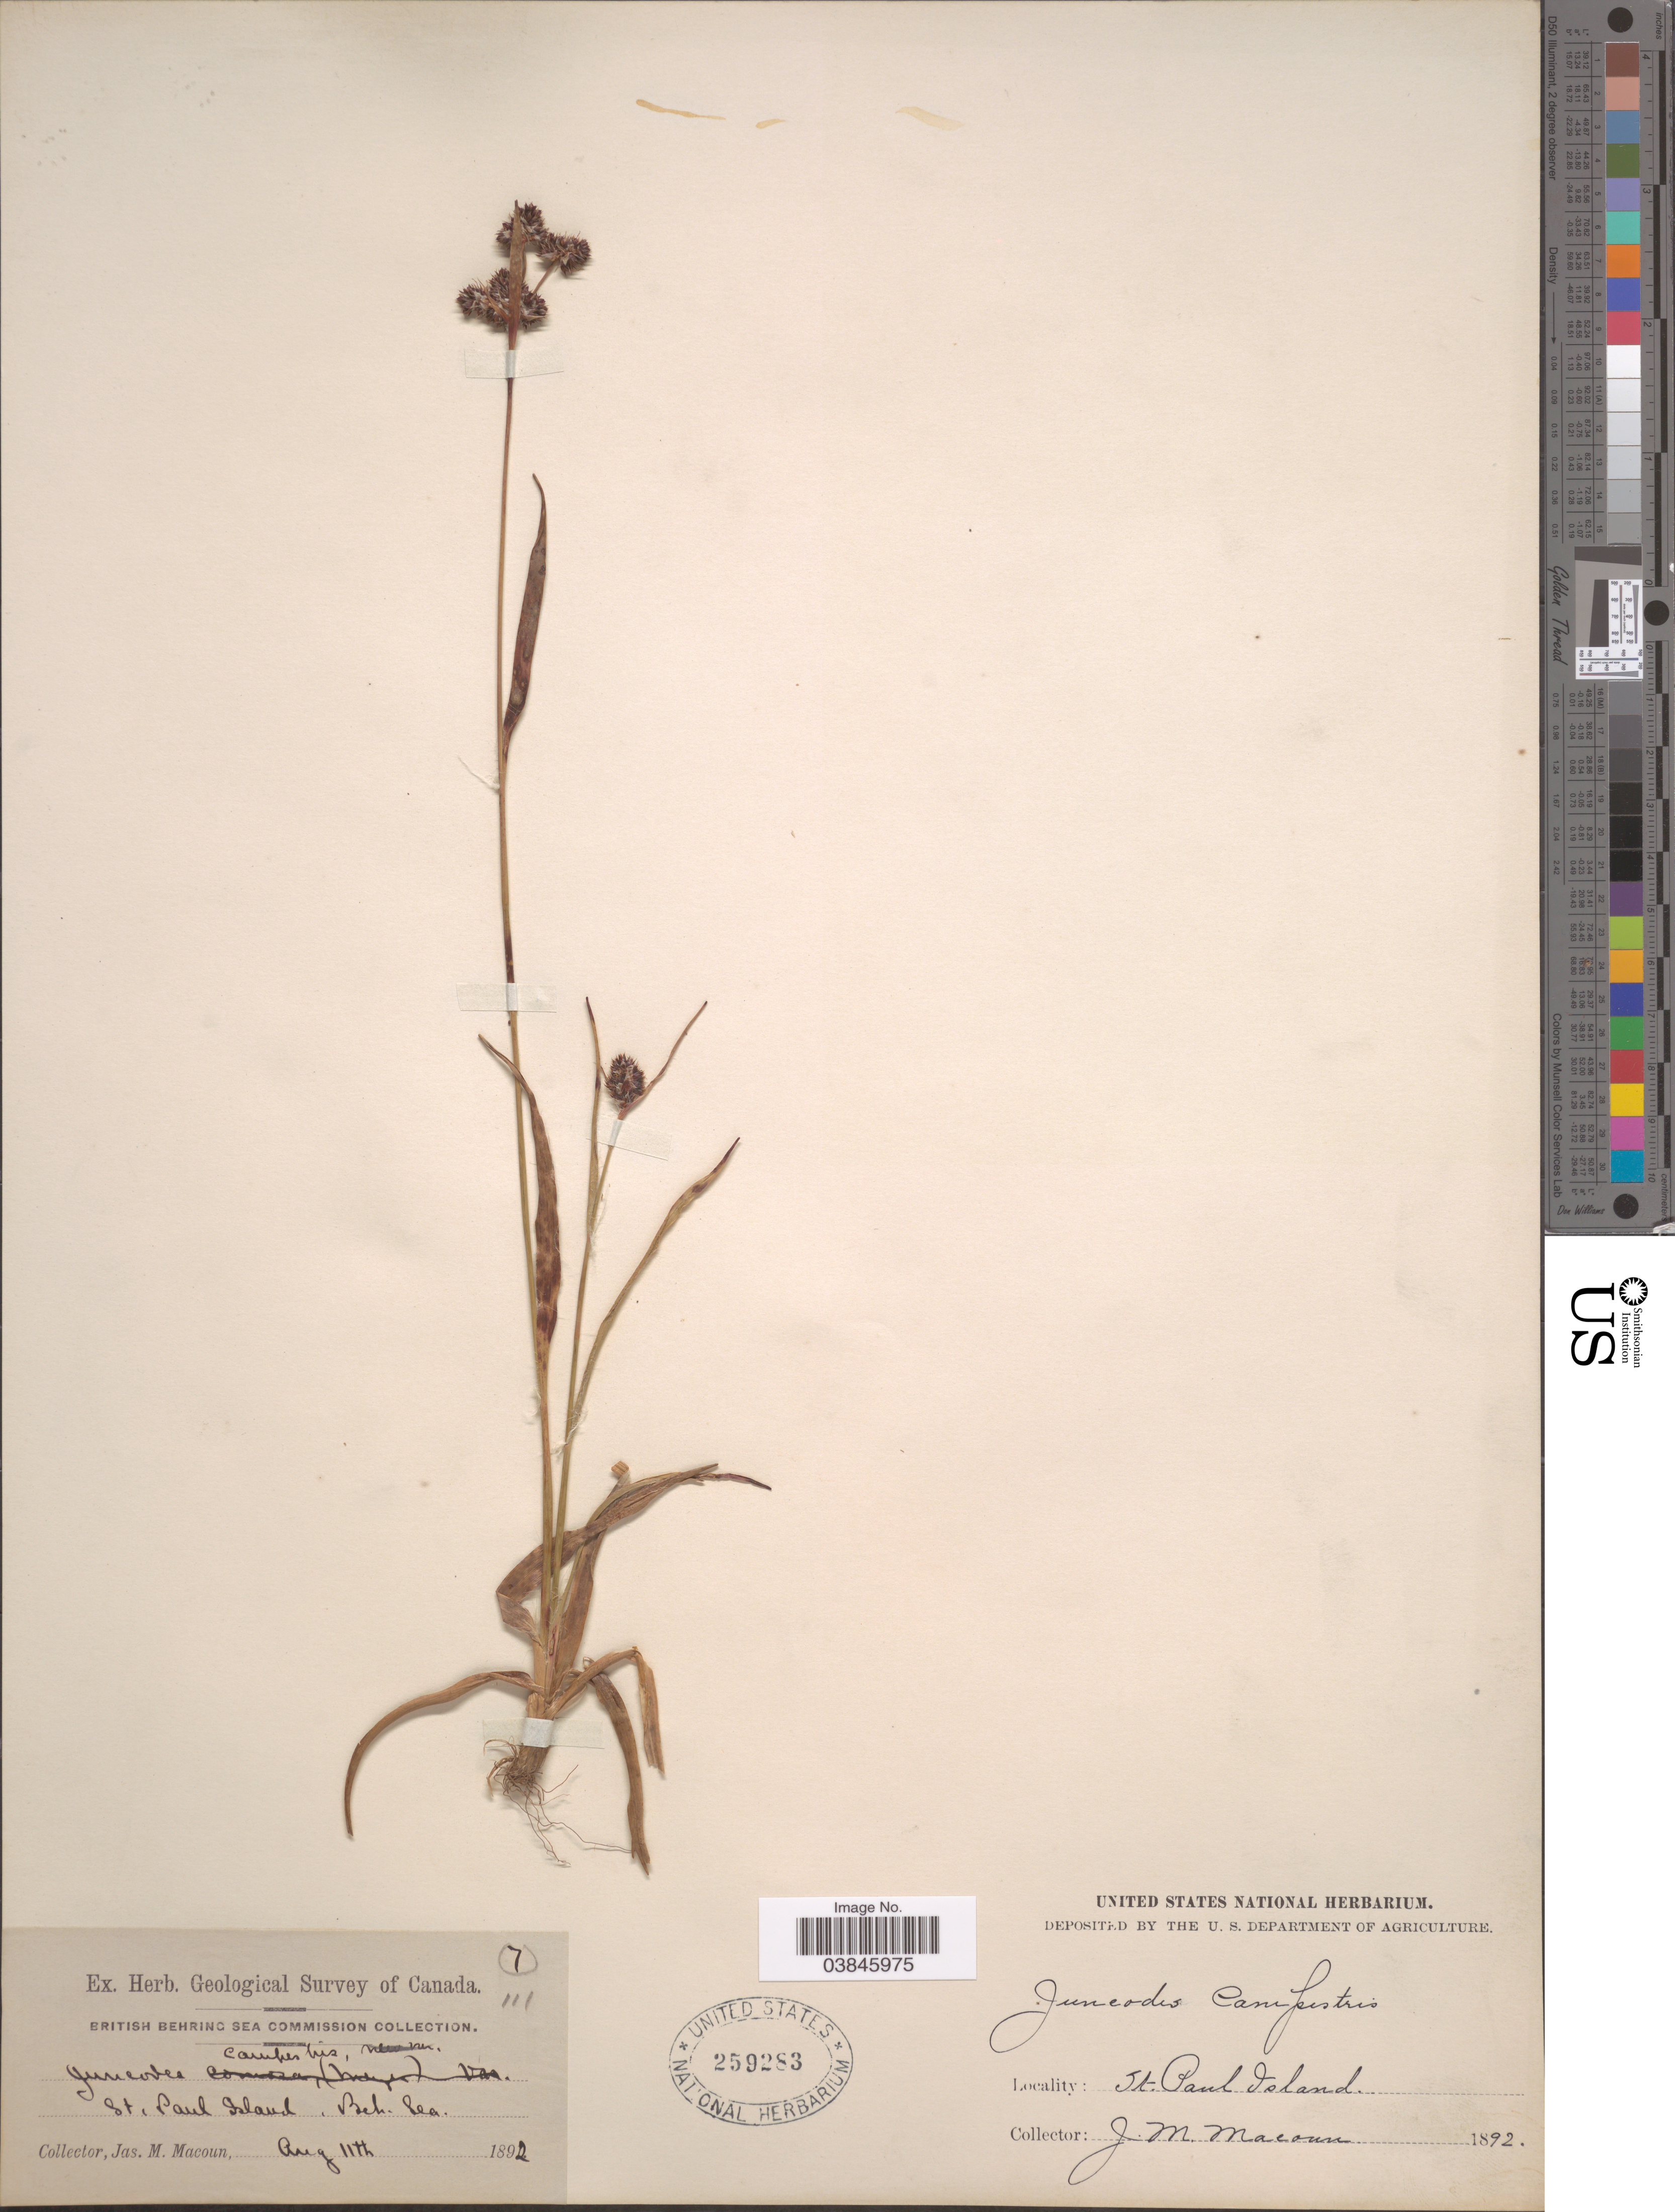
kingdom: Plantae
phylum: Tracheophyta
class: Liliopsida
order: Poales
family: Juncaceae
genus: Luzula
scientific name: Luzula multiflora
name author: (Ehrh.) Lej.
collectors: J. M. Macoun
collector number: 111/7?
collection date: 1892-08-11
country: United States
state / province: Alaska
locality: British Behring Sea Commission Collection. St. Paul Island. Beh. Sea.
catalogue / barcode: US 259283